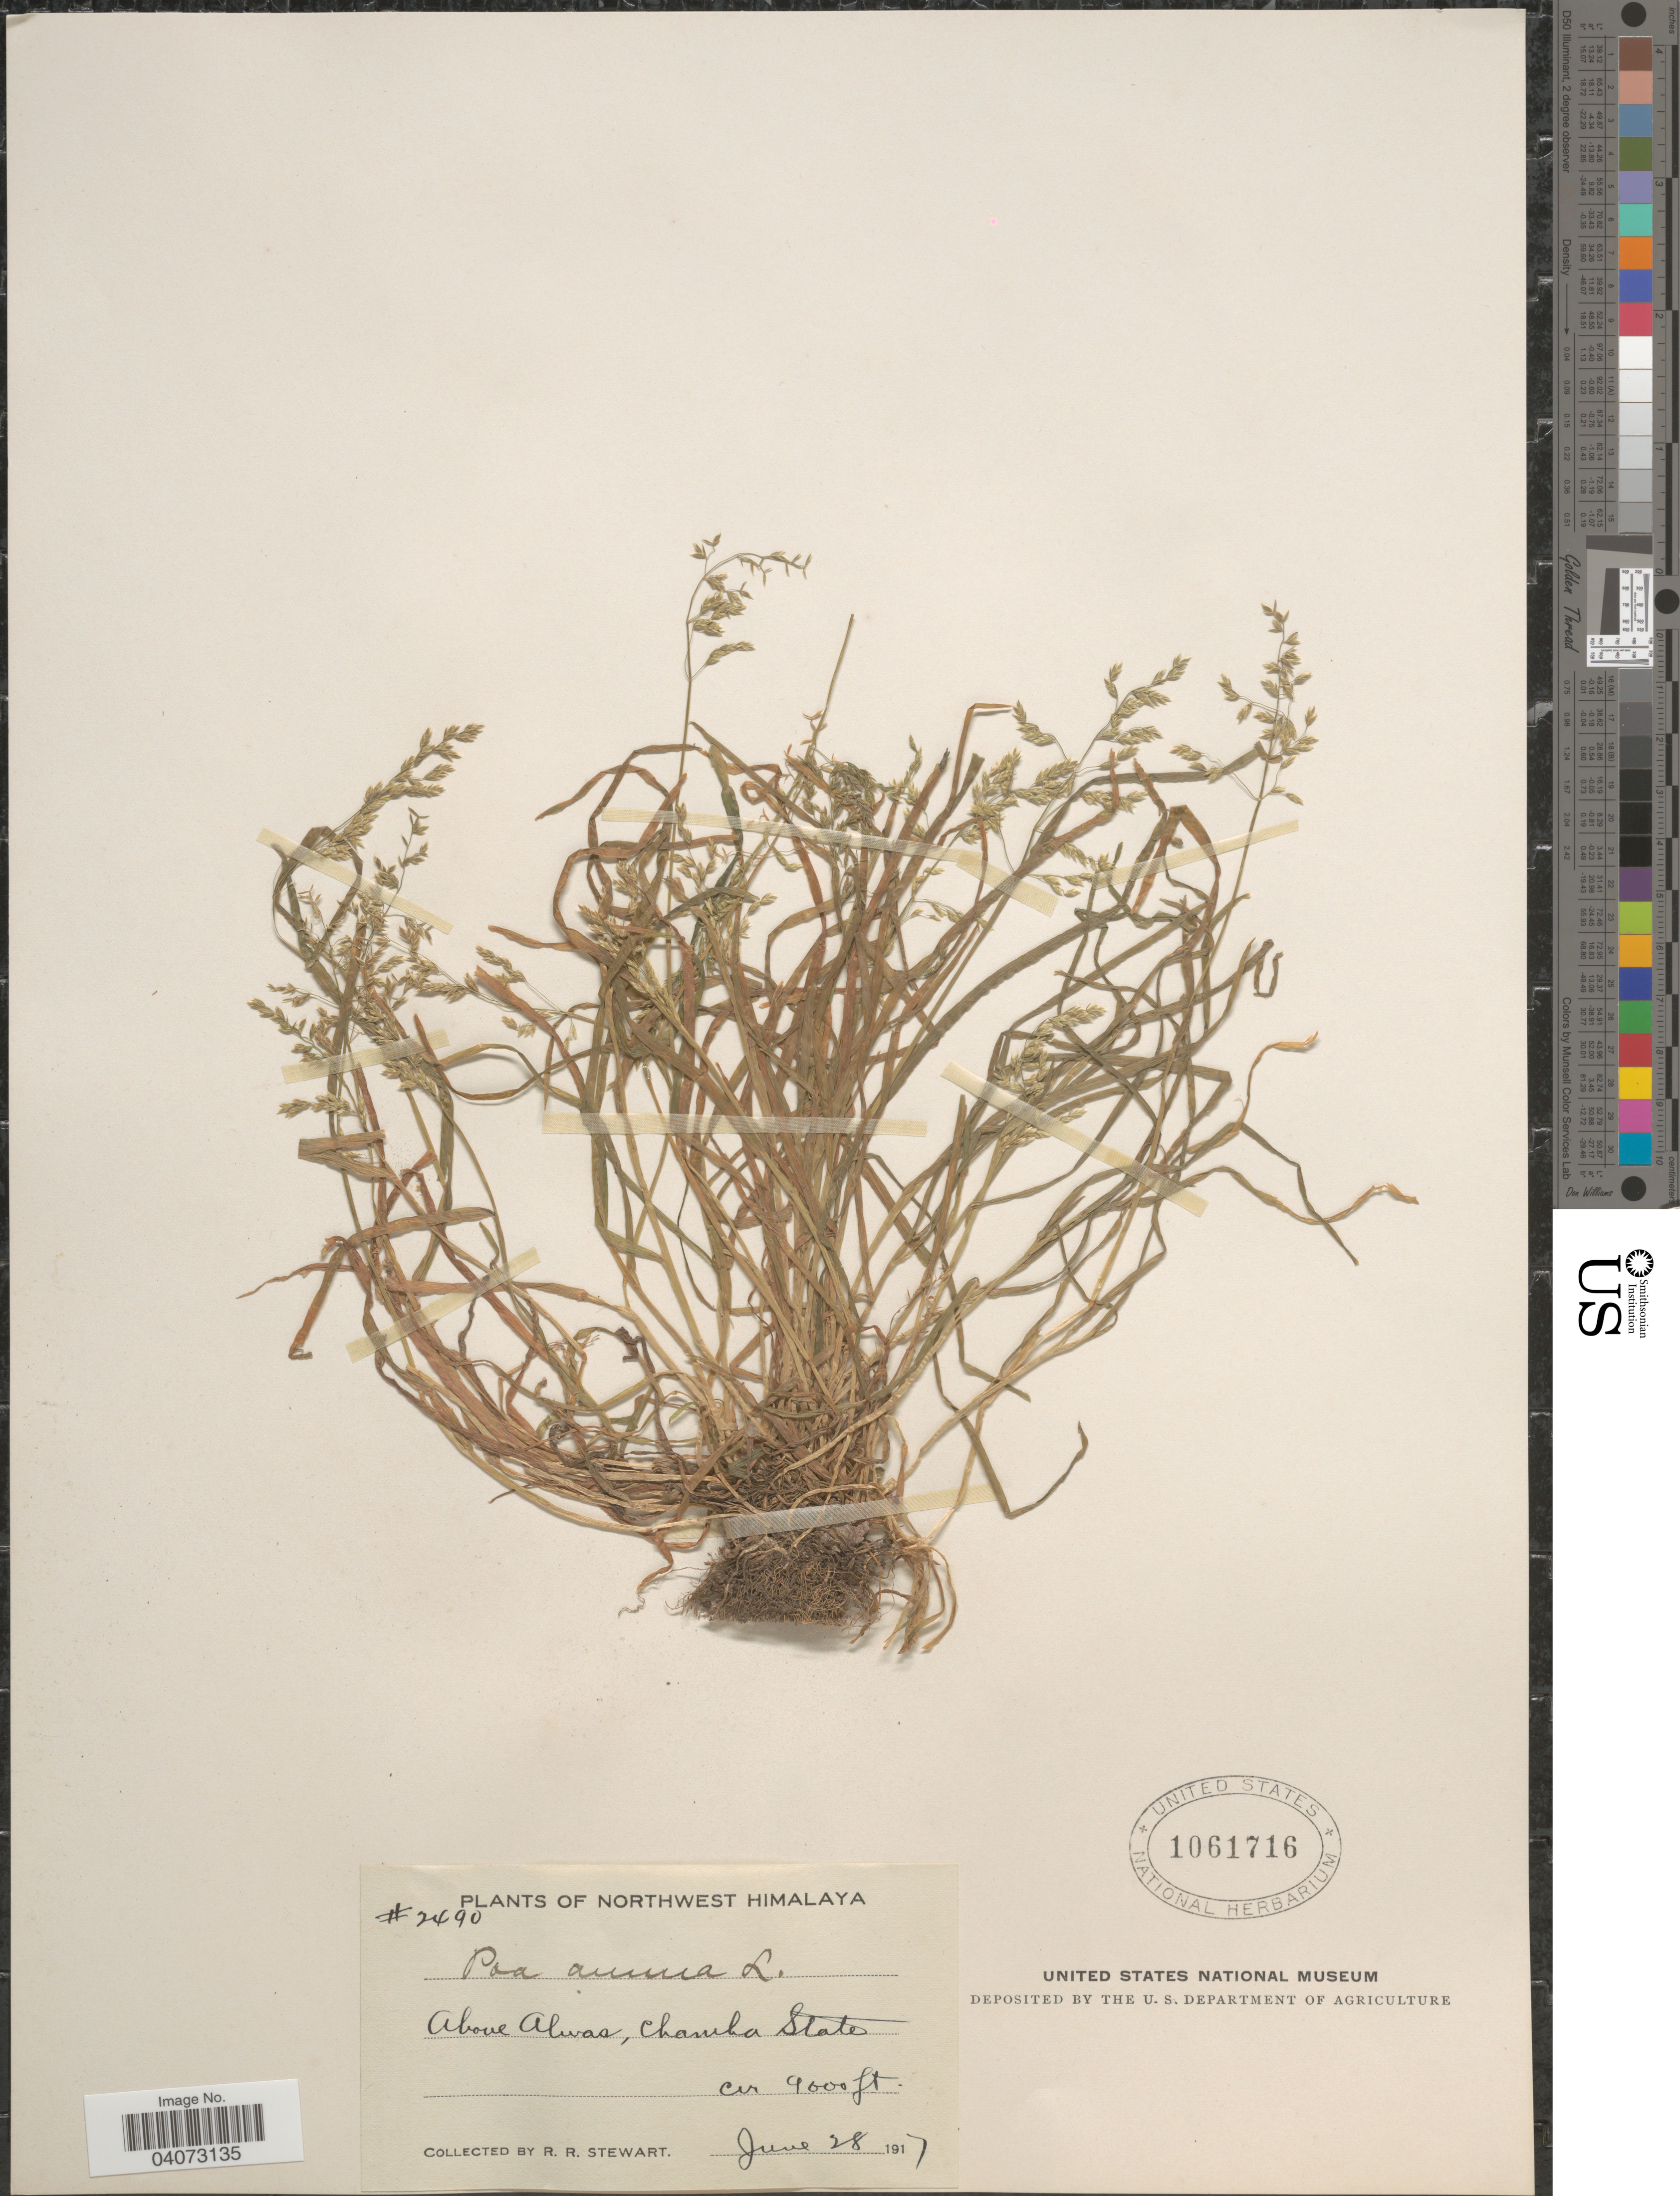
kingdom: Plantae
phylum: Tracheophyta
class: Liliopsida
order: Poales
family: Poaceae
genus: Poa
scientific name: Poa annua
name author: L.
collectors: R. Stewart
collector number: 2490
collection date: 1917-06-28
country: India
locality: Northwest Himalaya. Above Alwas, Chamba State.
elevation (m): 2743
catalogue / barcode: US 1061716